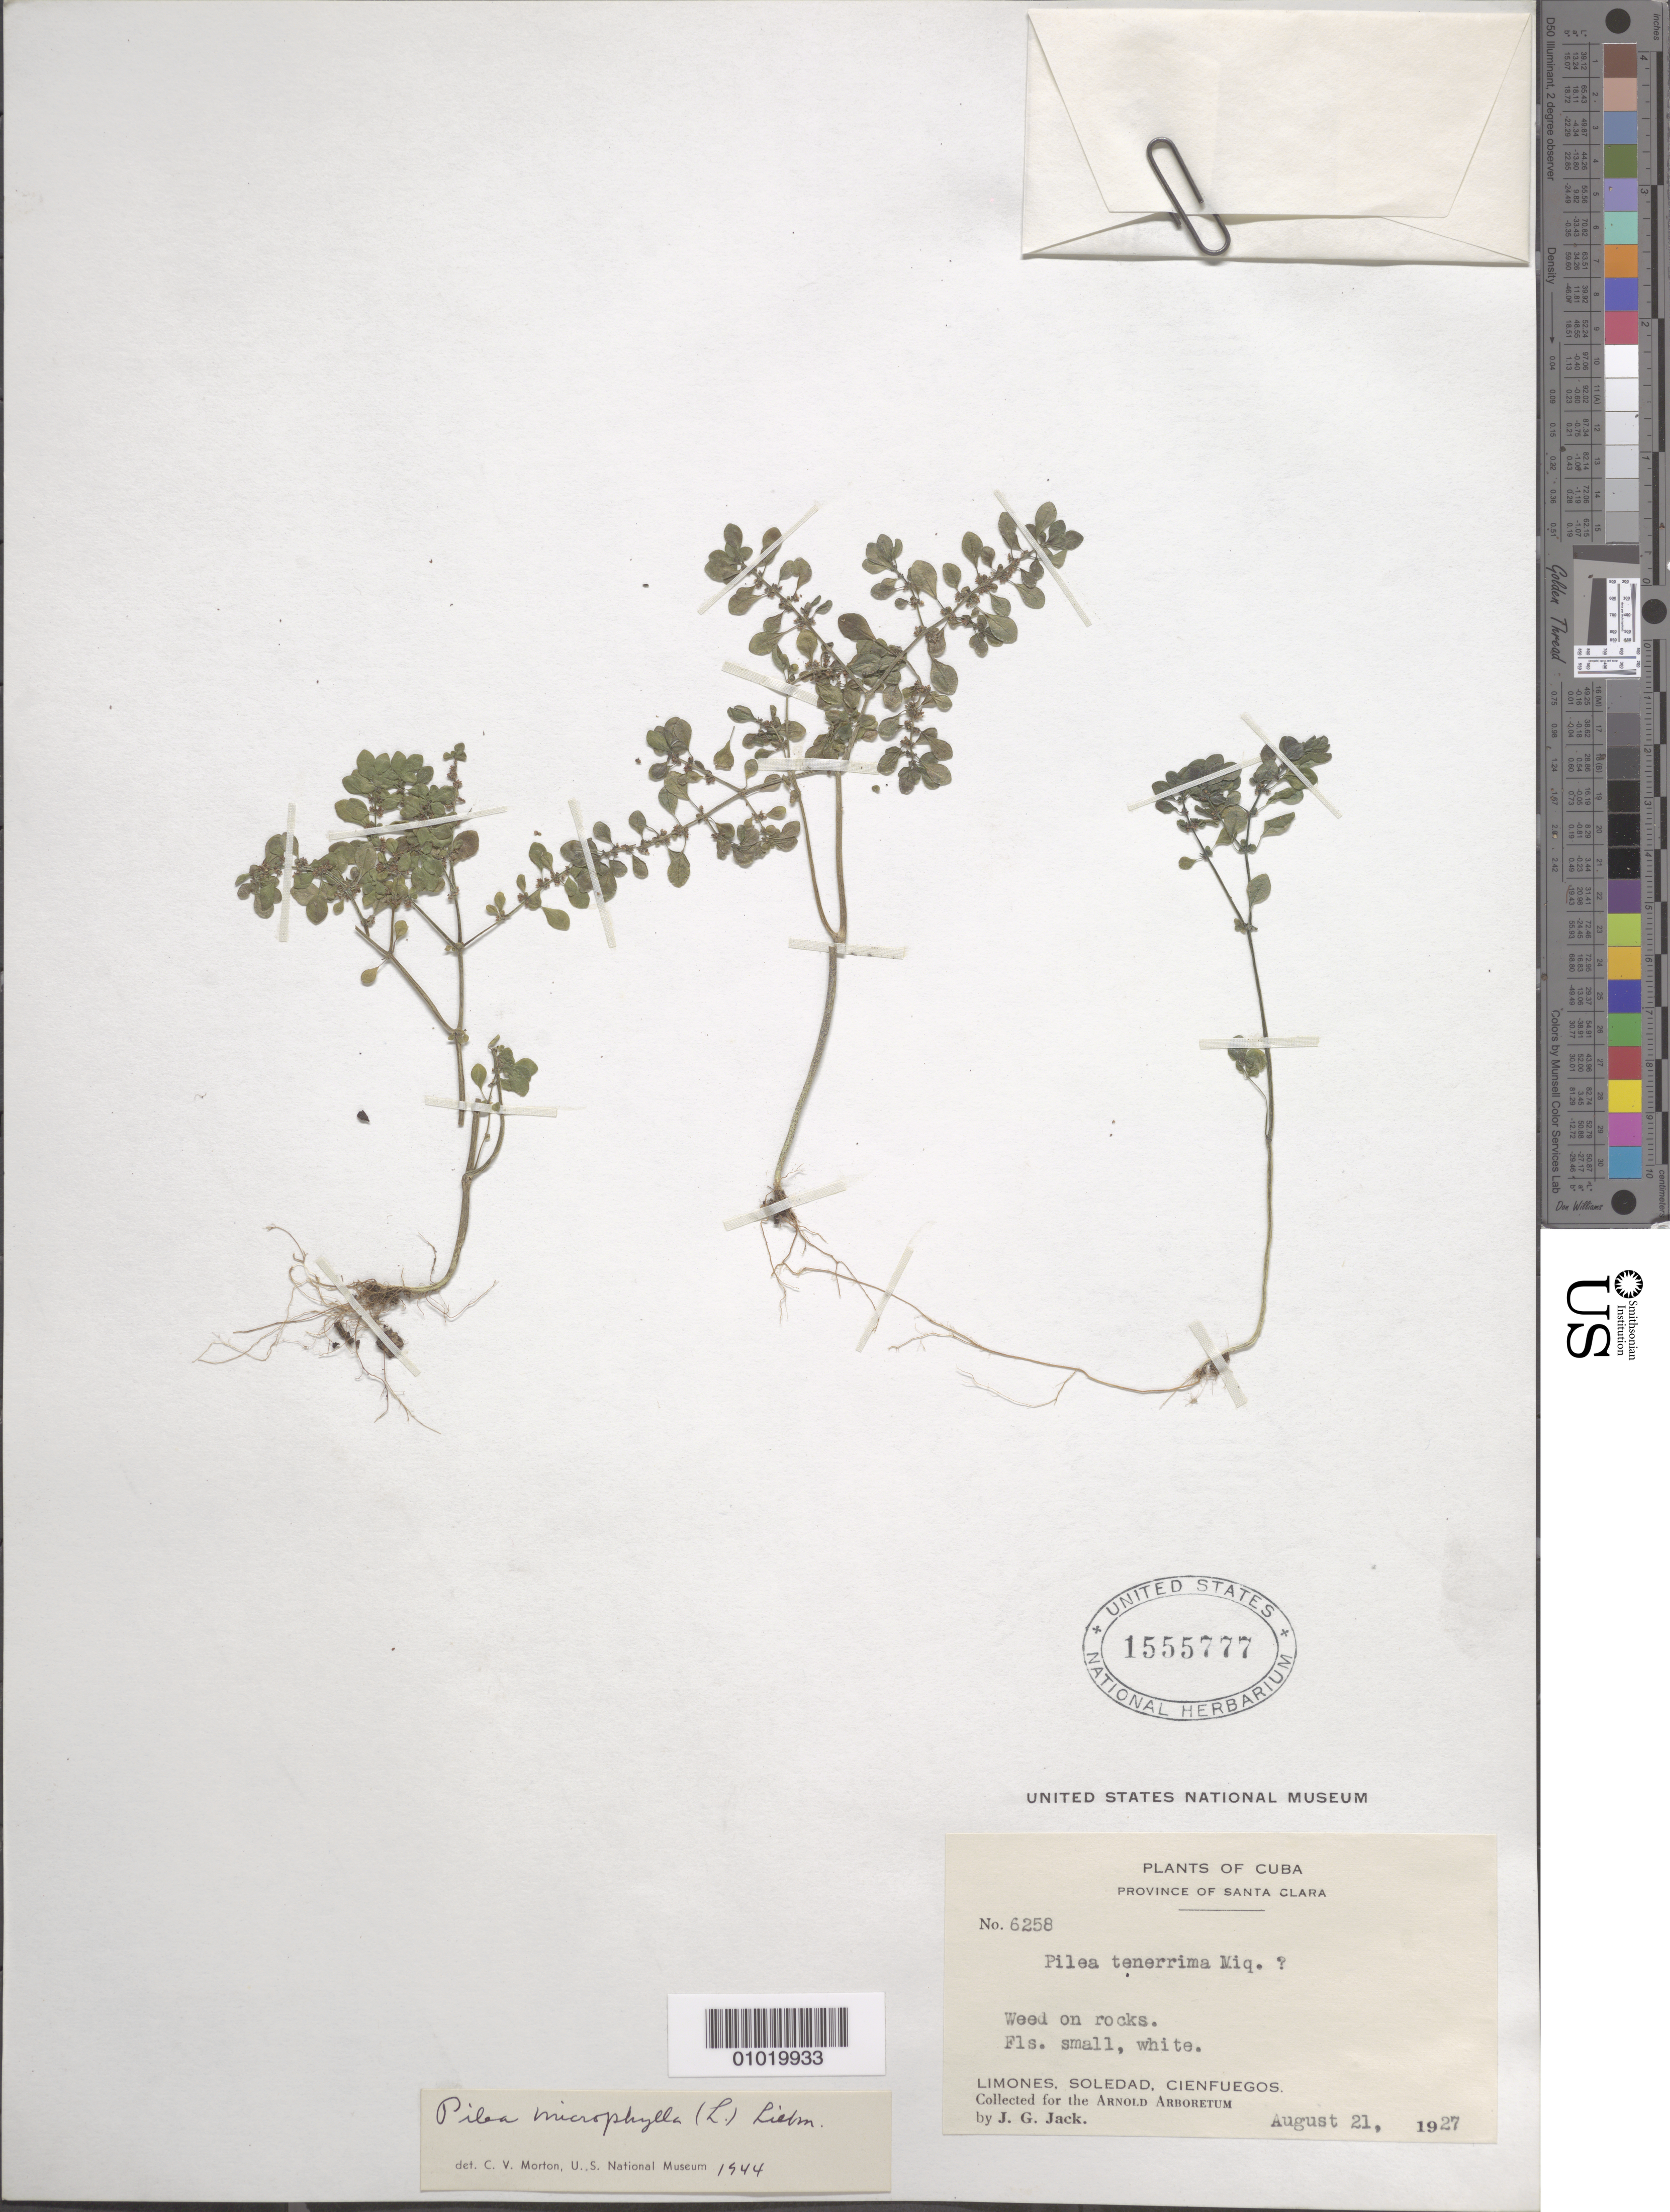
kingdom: Plantae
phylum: Tracheophyta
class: Magnoliopsida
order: Rosales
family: Urticaceae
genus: Pilea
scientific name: Pilea microphylla var. microphylla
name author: (L.) Liebm.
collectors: J. G. Jack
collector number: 6258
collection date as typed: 21 Aug 1927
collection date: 1927-08-21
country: Cuba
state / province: Cienfuegos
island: Cuba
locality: Santa Clara Limones, Soledad Cienfuegos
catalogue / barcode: US 1555777